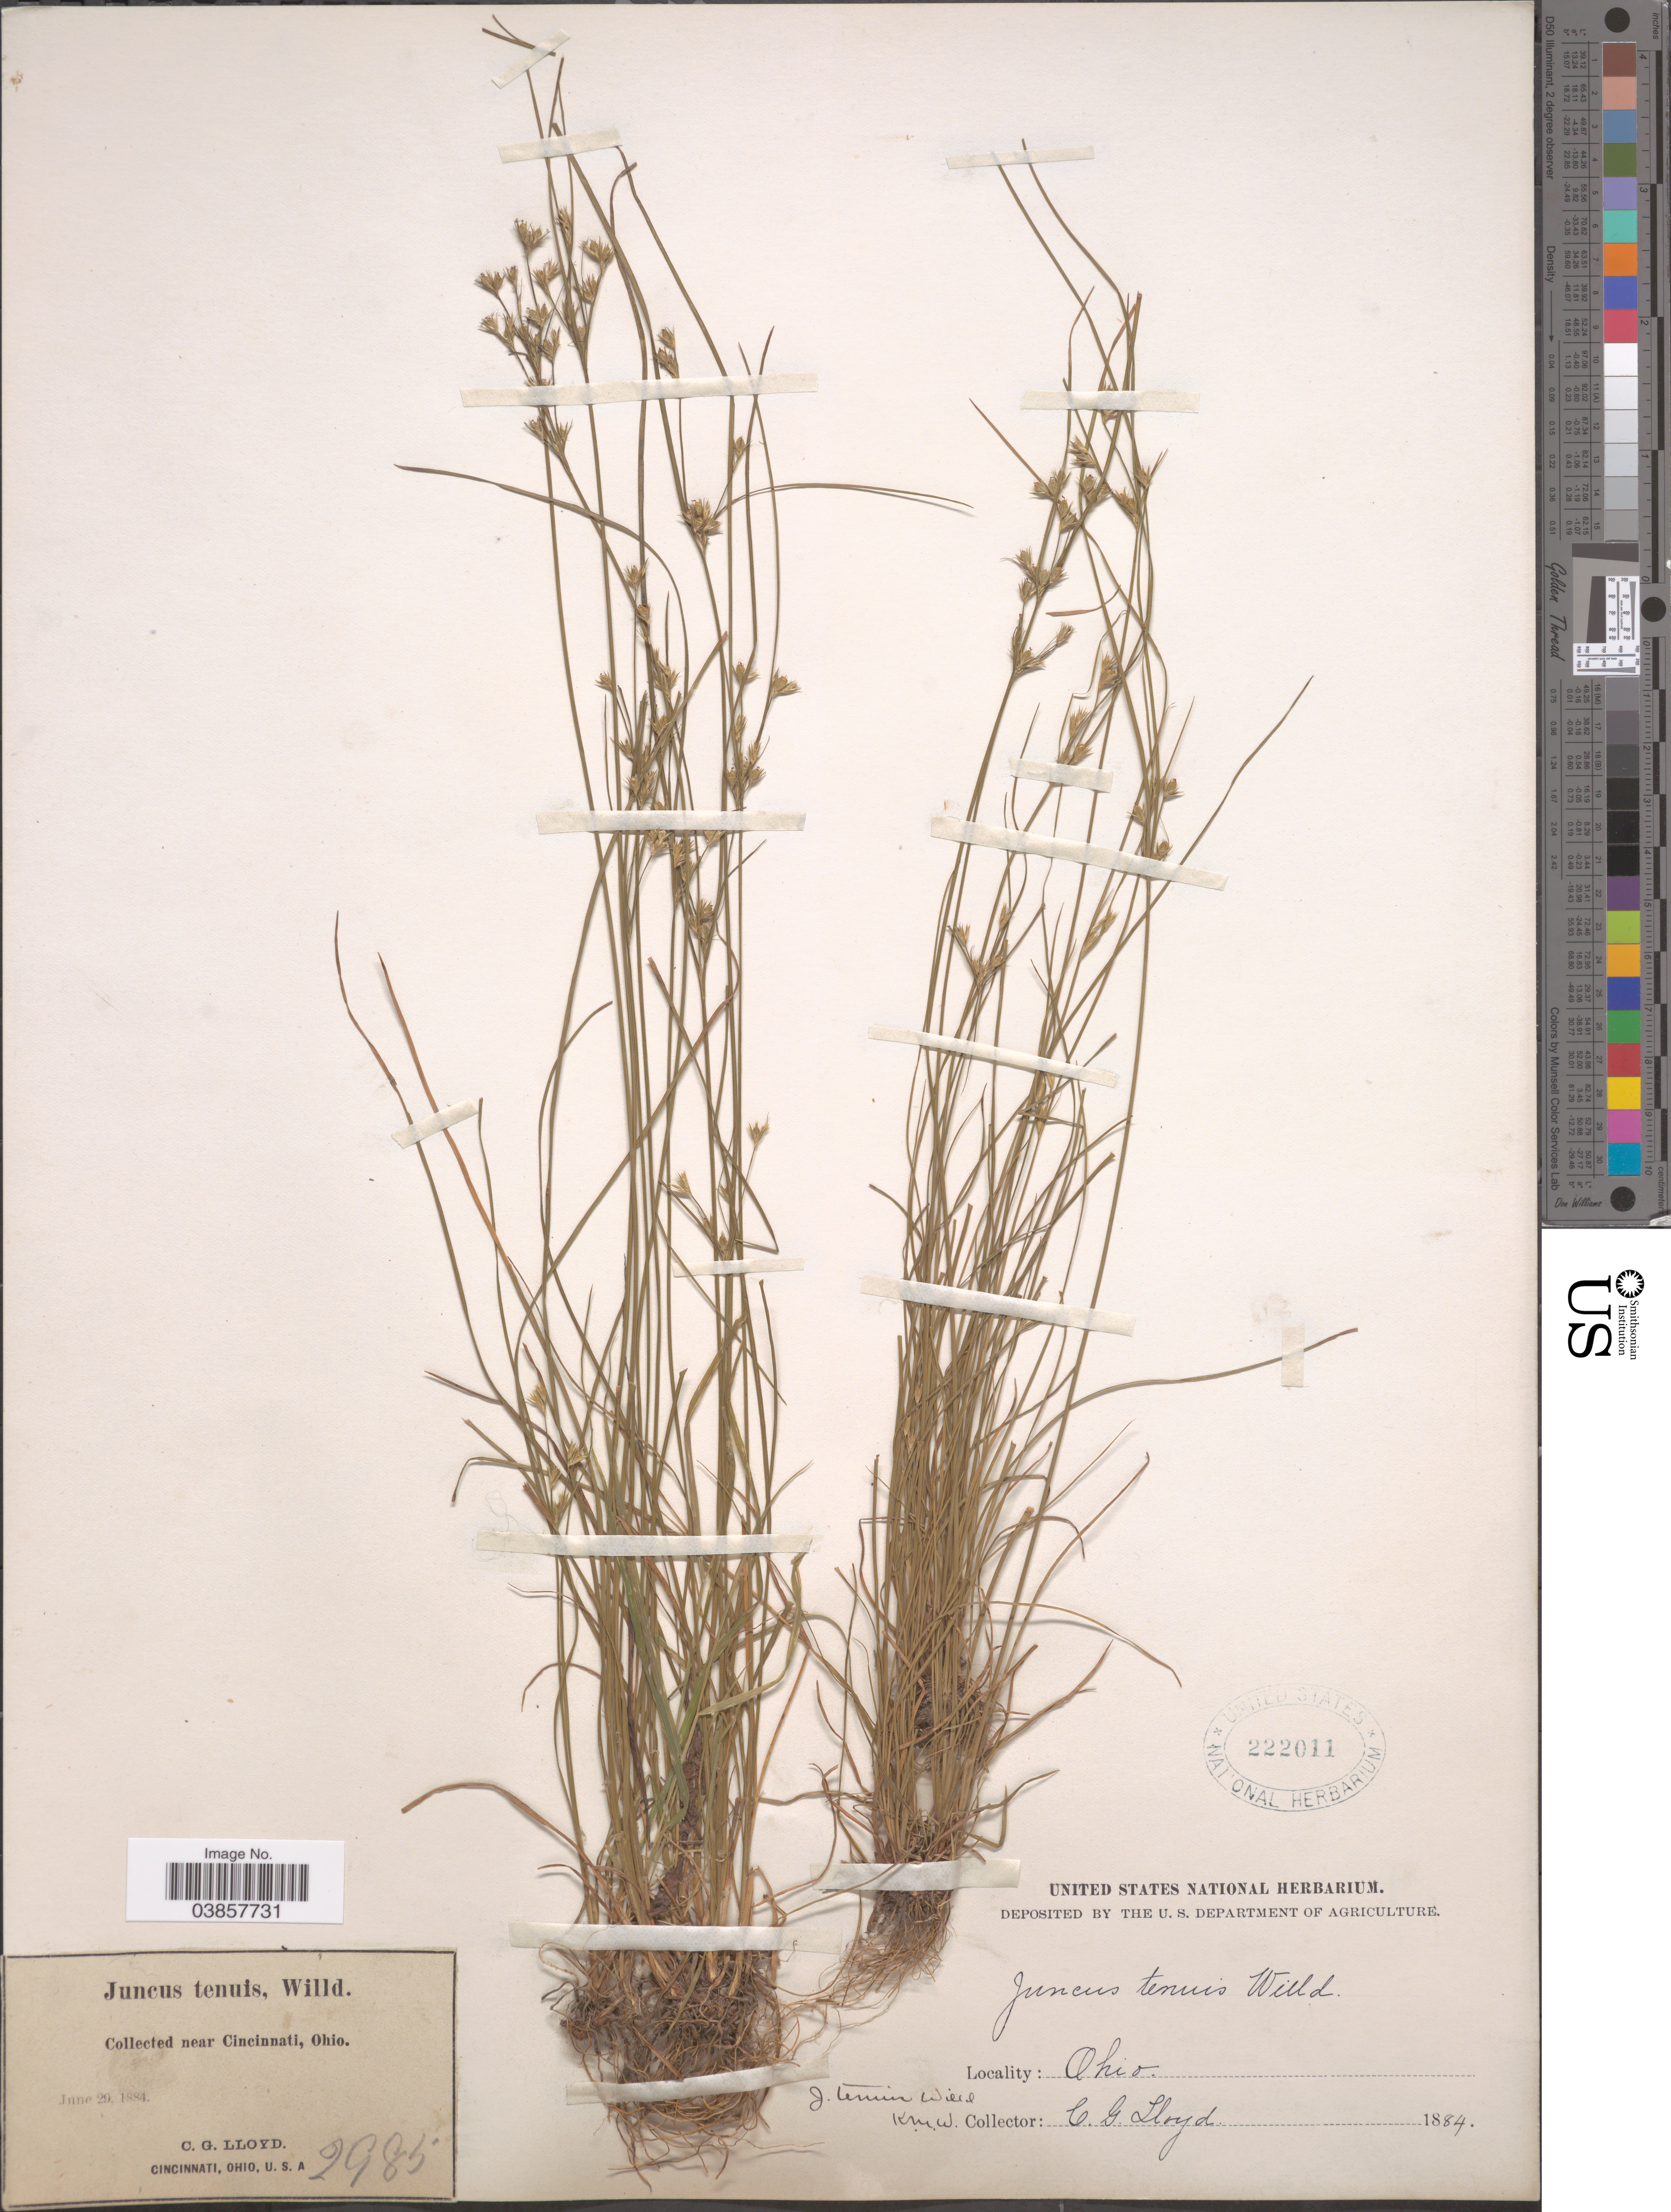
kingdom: Plantae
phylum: Tracheophyta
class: Liliopsida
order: Poales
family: Juncaceae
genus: Juncus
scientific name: Juncus tenuis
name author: Willd.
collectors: C. G. Lloyd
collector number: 2985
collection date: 1884-06-29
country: United States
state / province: Ohio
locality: Near Cincinnati.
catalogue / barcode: US 222011